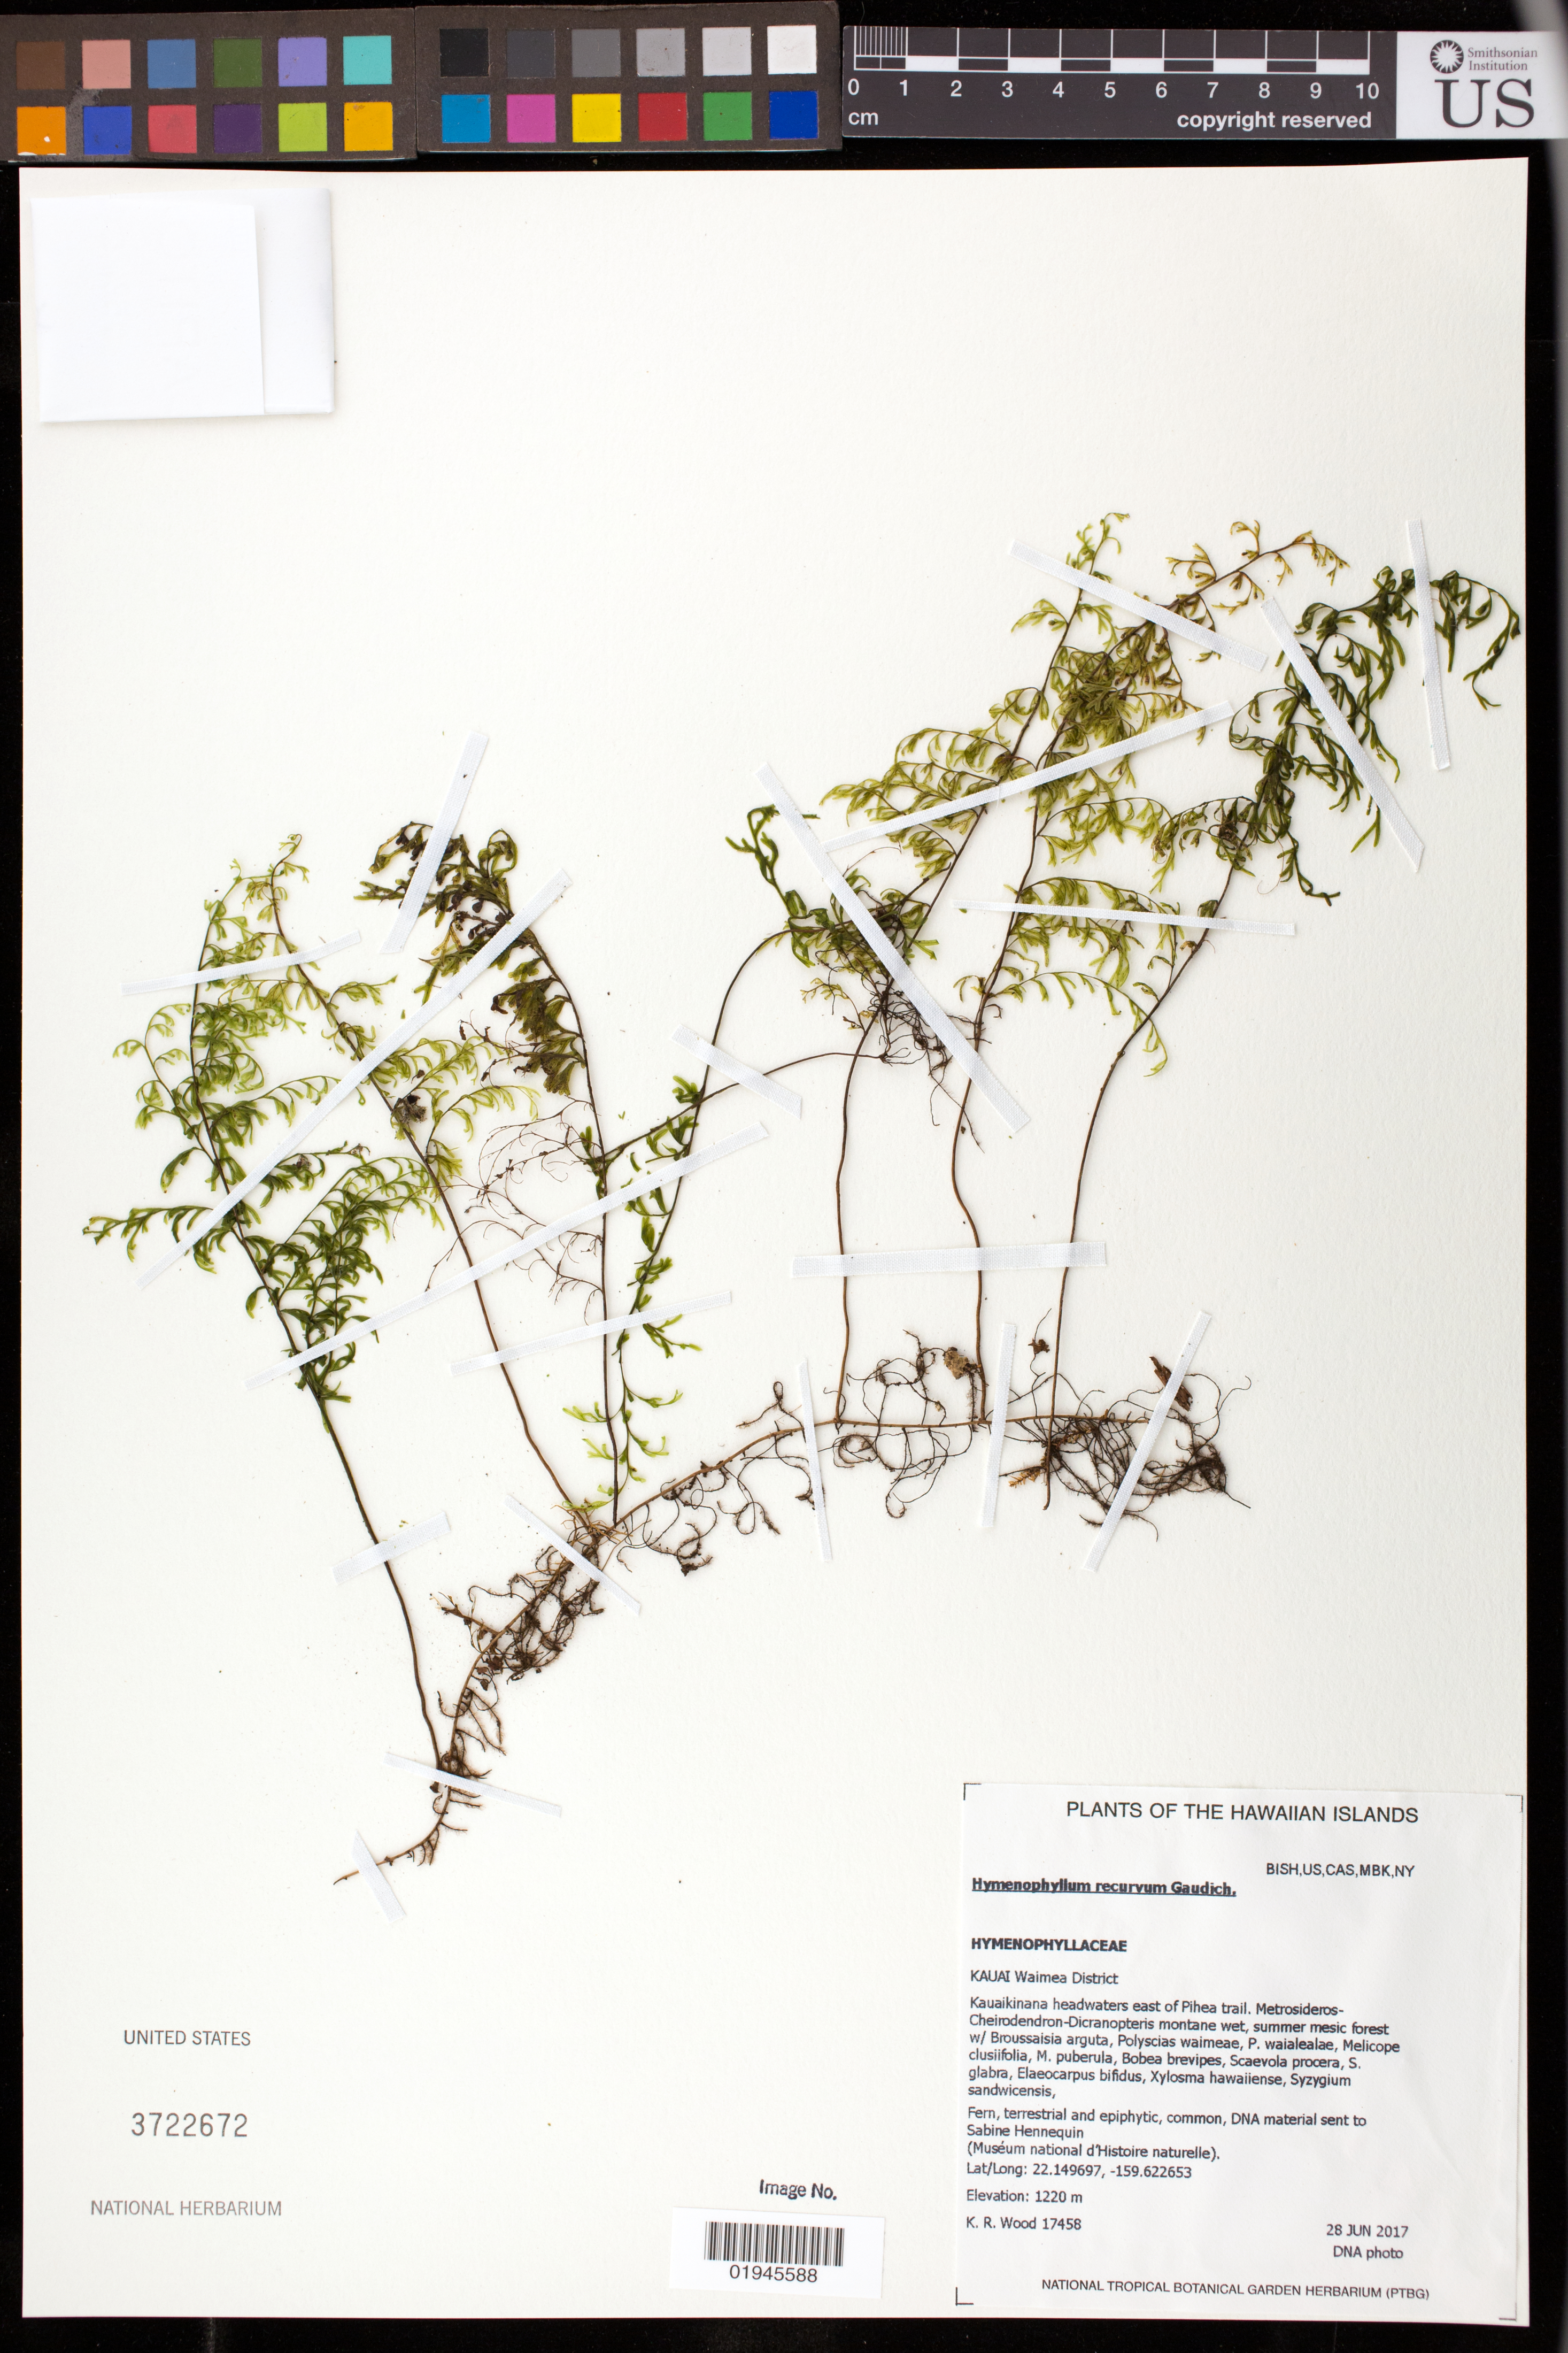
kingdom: Plantae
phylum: Tracheophyta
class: Polypodiopsida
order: Hymenophyllales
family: Hymenophyllaceae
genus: Hymenophyllum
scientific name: Hymenophyllum recurvum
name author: Gaudich.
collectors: K. R. Wood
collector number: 17458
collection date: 2017-06-28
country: United States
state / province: Hawaii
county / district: Kauai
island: Kaua'i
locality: Waimea District, Kauaikinana headwaters east of Pihea trail.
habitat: Montane wet, summer mesic forest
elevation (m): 1220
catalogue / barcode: US 3722672